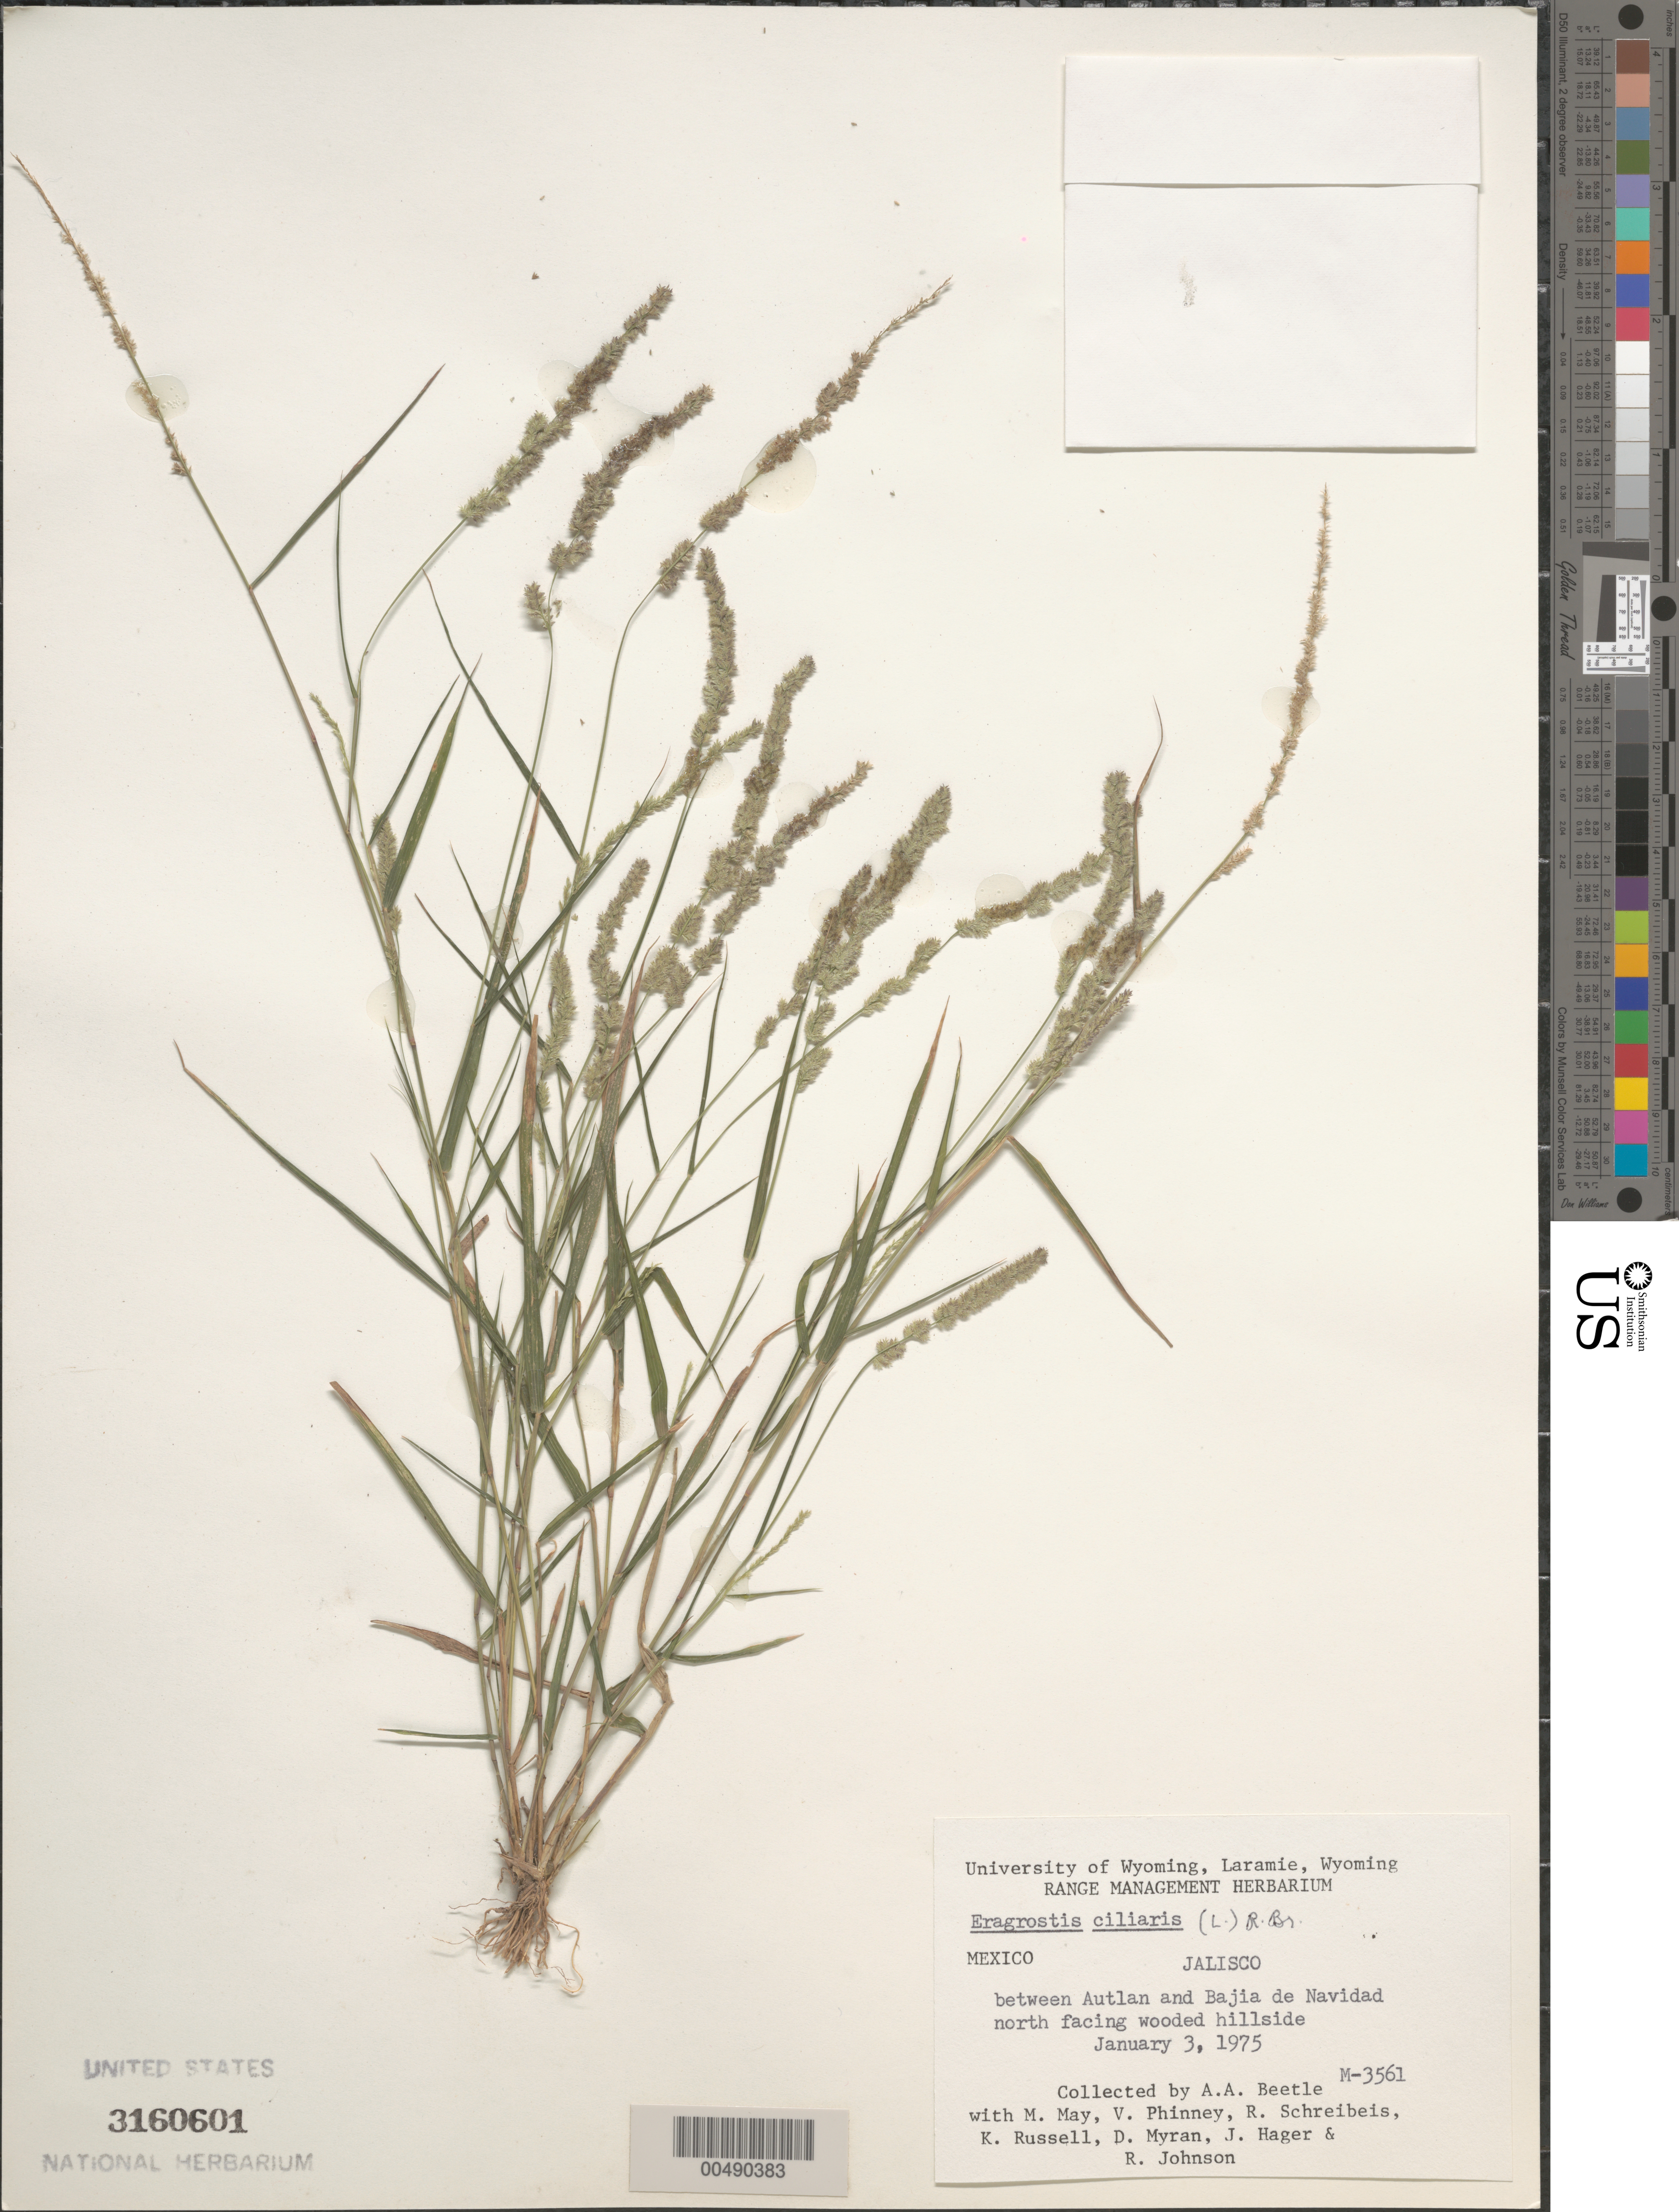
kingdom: Plantae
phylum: Tracheophyta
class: Liliopsida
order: Poales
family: Poaceae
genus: Eragrostis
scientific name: Eragrostis ciliaris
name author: (L.) R. Br.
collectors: A. A. Beetle, M. May, V. Phinney & R. Schreibeis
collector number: M-3561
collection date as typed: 3 Jan 1975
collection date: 1975-01-03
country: Mexico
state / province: Jalisco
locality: Between Autlan and Bajia de Navidad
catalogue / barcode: US 3160601